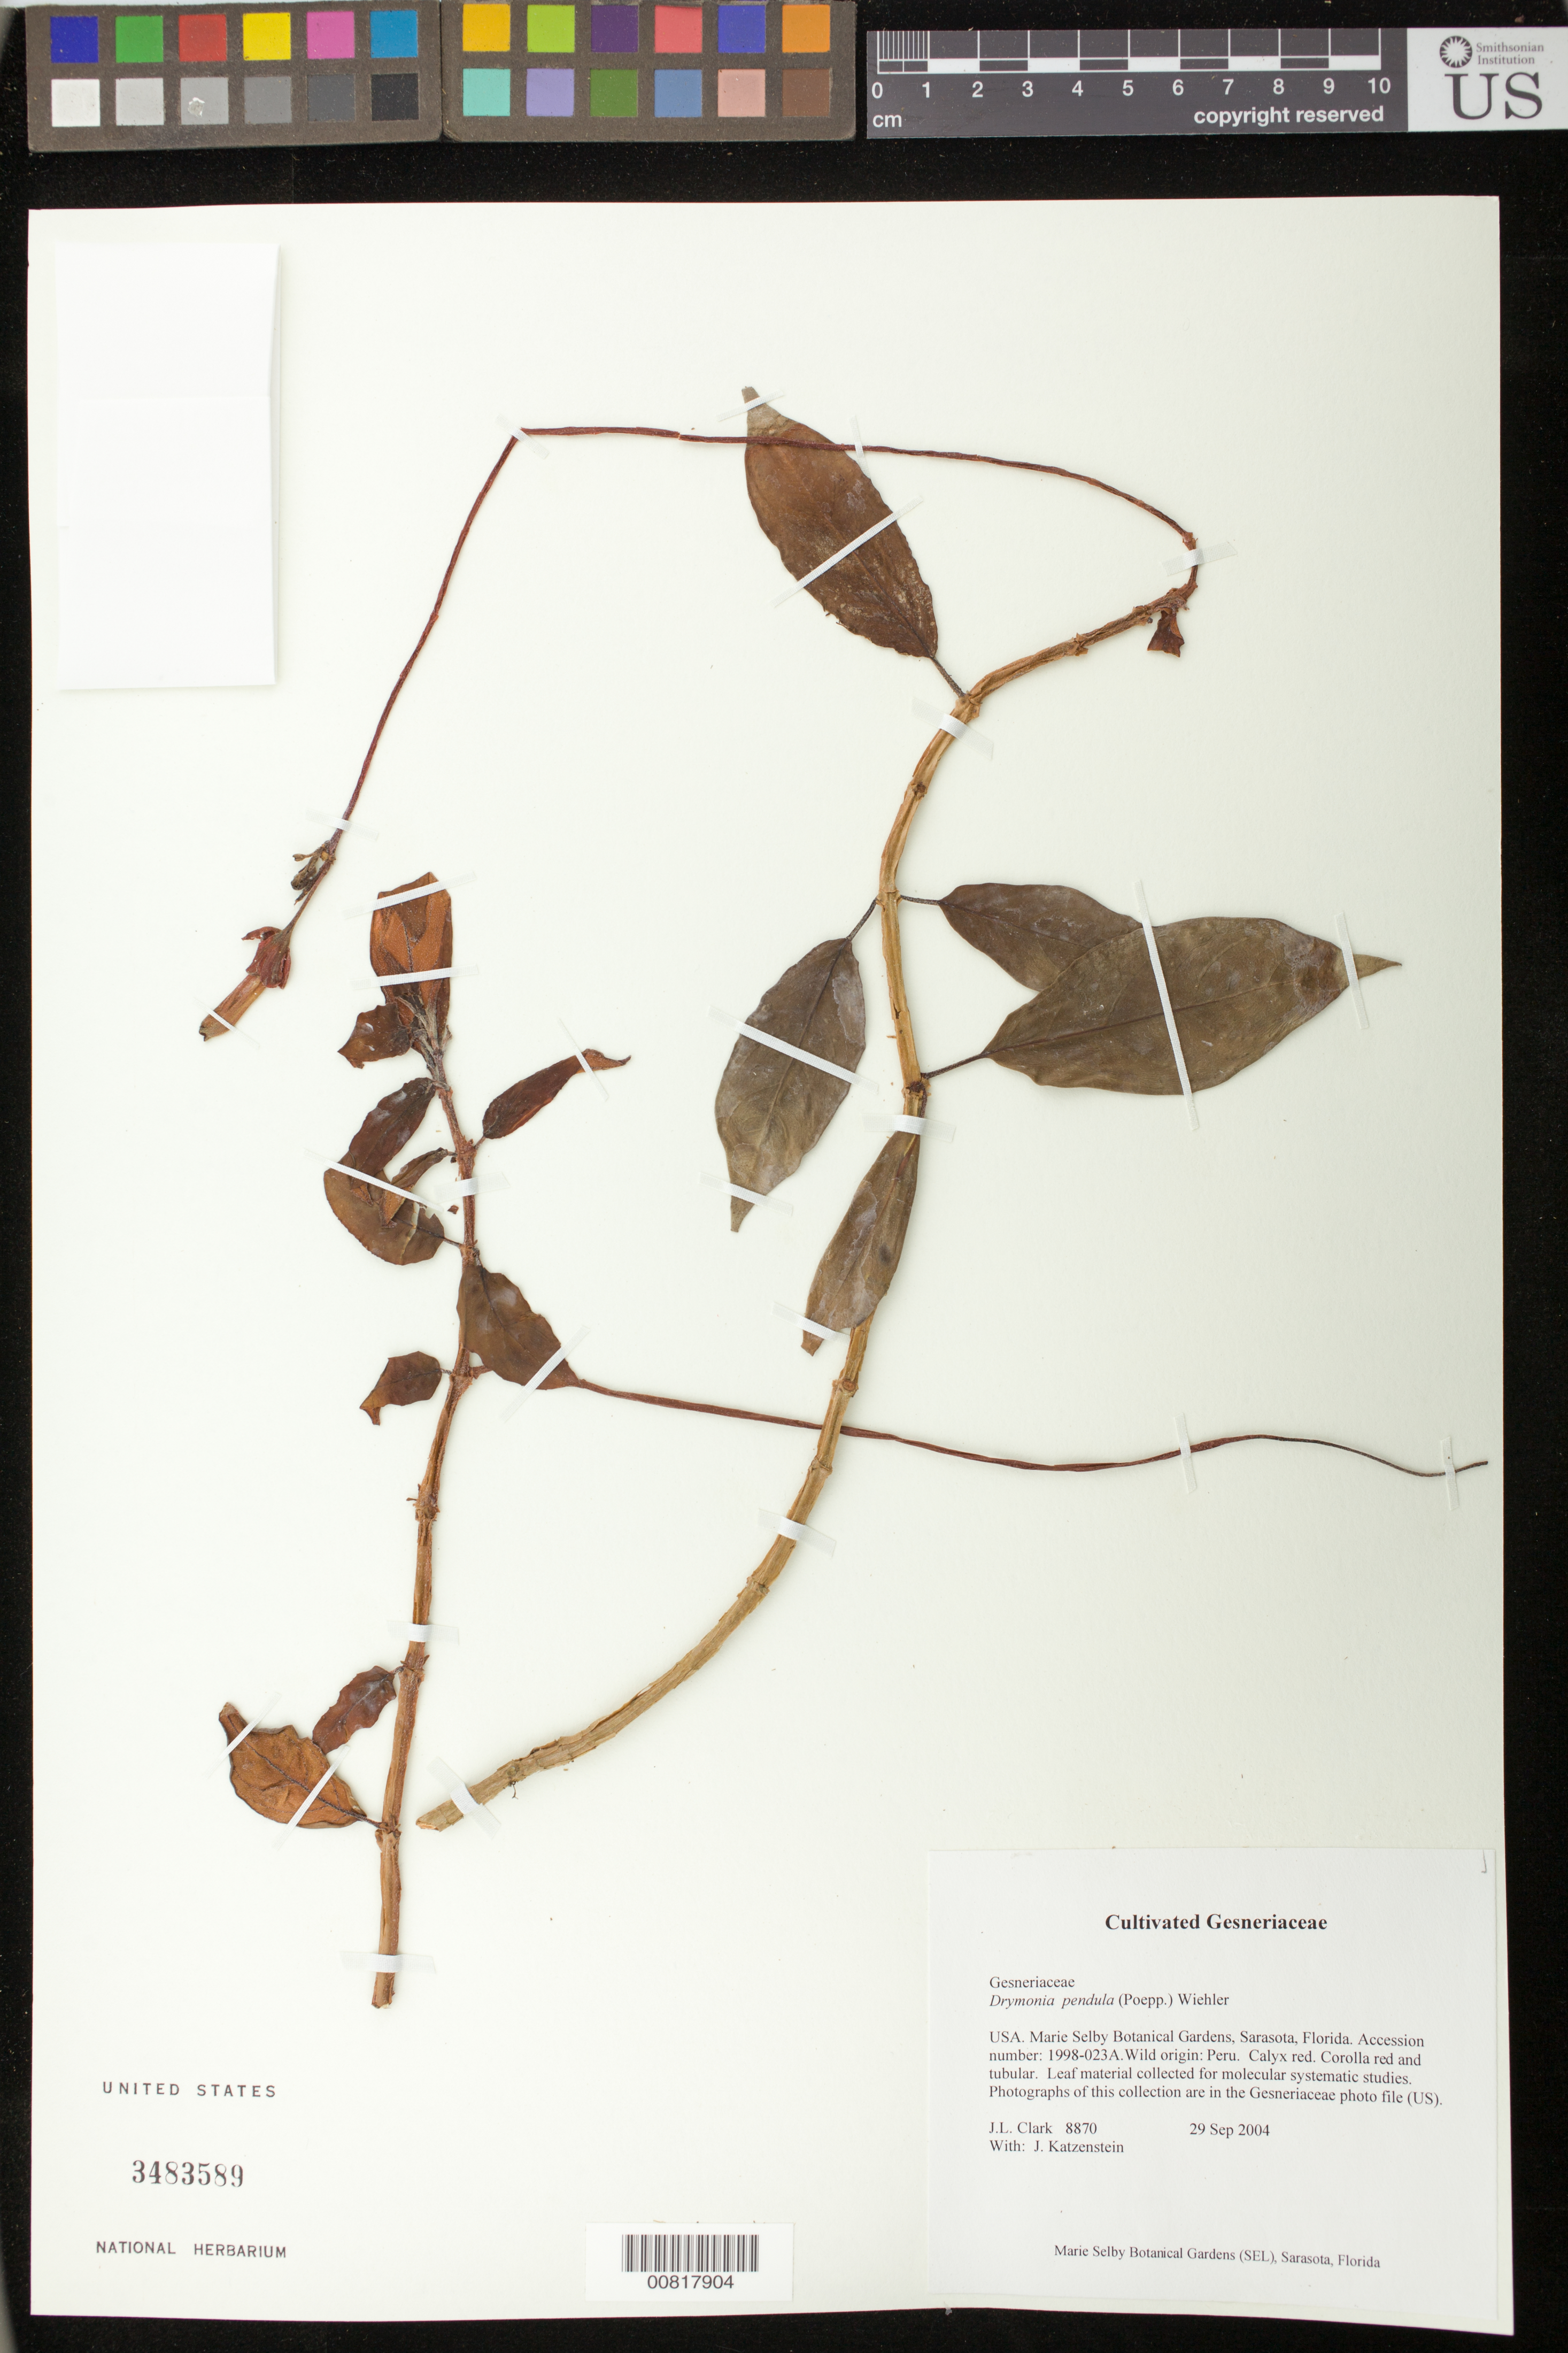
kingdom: Plantae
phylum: Tracheophyta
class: Magnoliopsida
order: Lamiales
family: Gesneriaceae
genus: Drymonia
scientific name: Drymonia pendula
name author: (Poepp.) Wiehler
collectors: J. L. Clark & J. Katzenstein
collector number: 8870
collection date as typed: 29 Sep 2004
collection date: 2004-09-29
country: United States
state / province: Florida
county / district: Sarasota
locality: Marie Selby Botanical Gardens, Sarasota, Florida.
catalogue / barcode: US 3483589